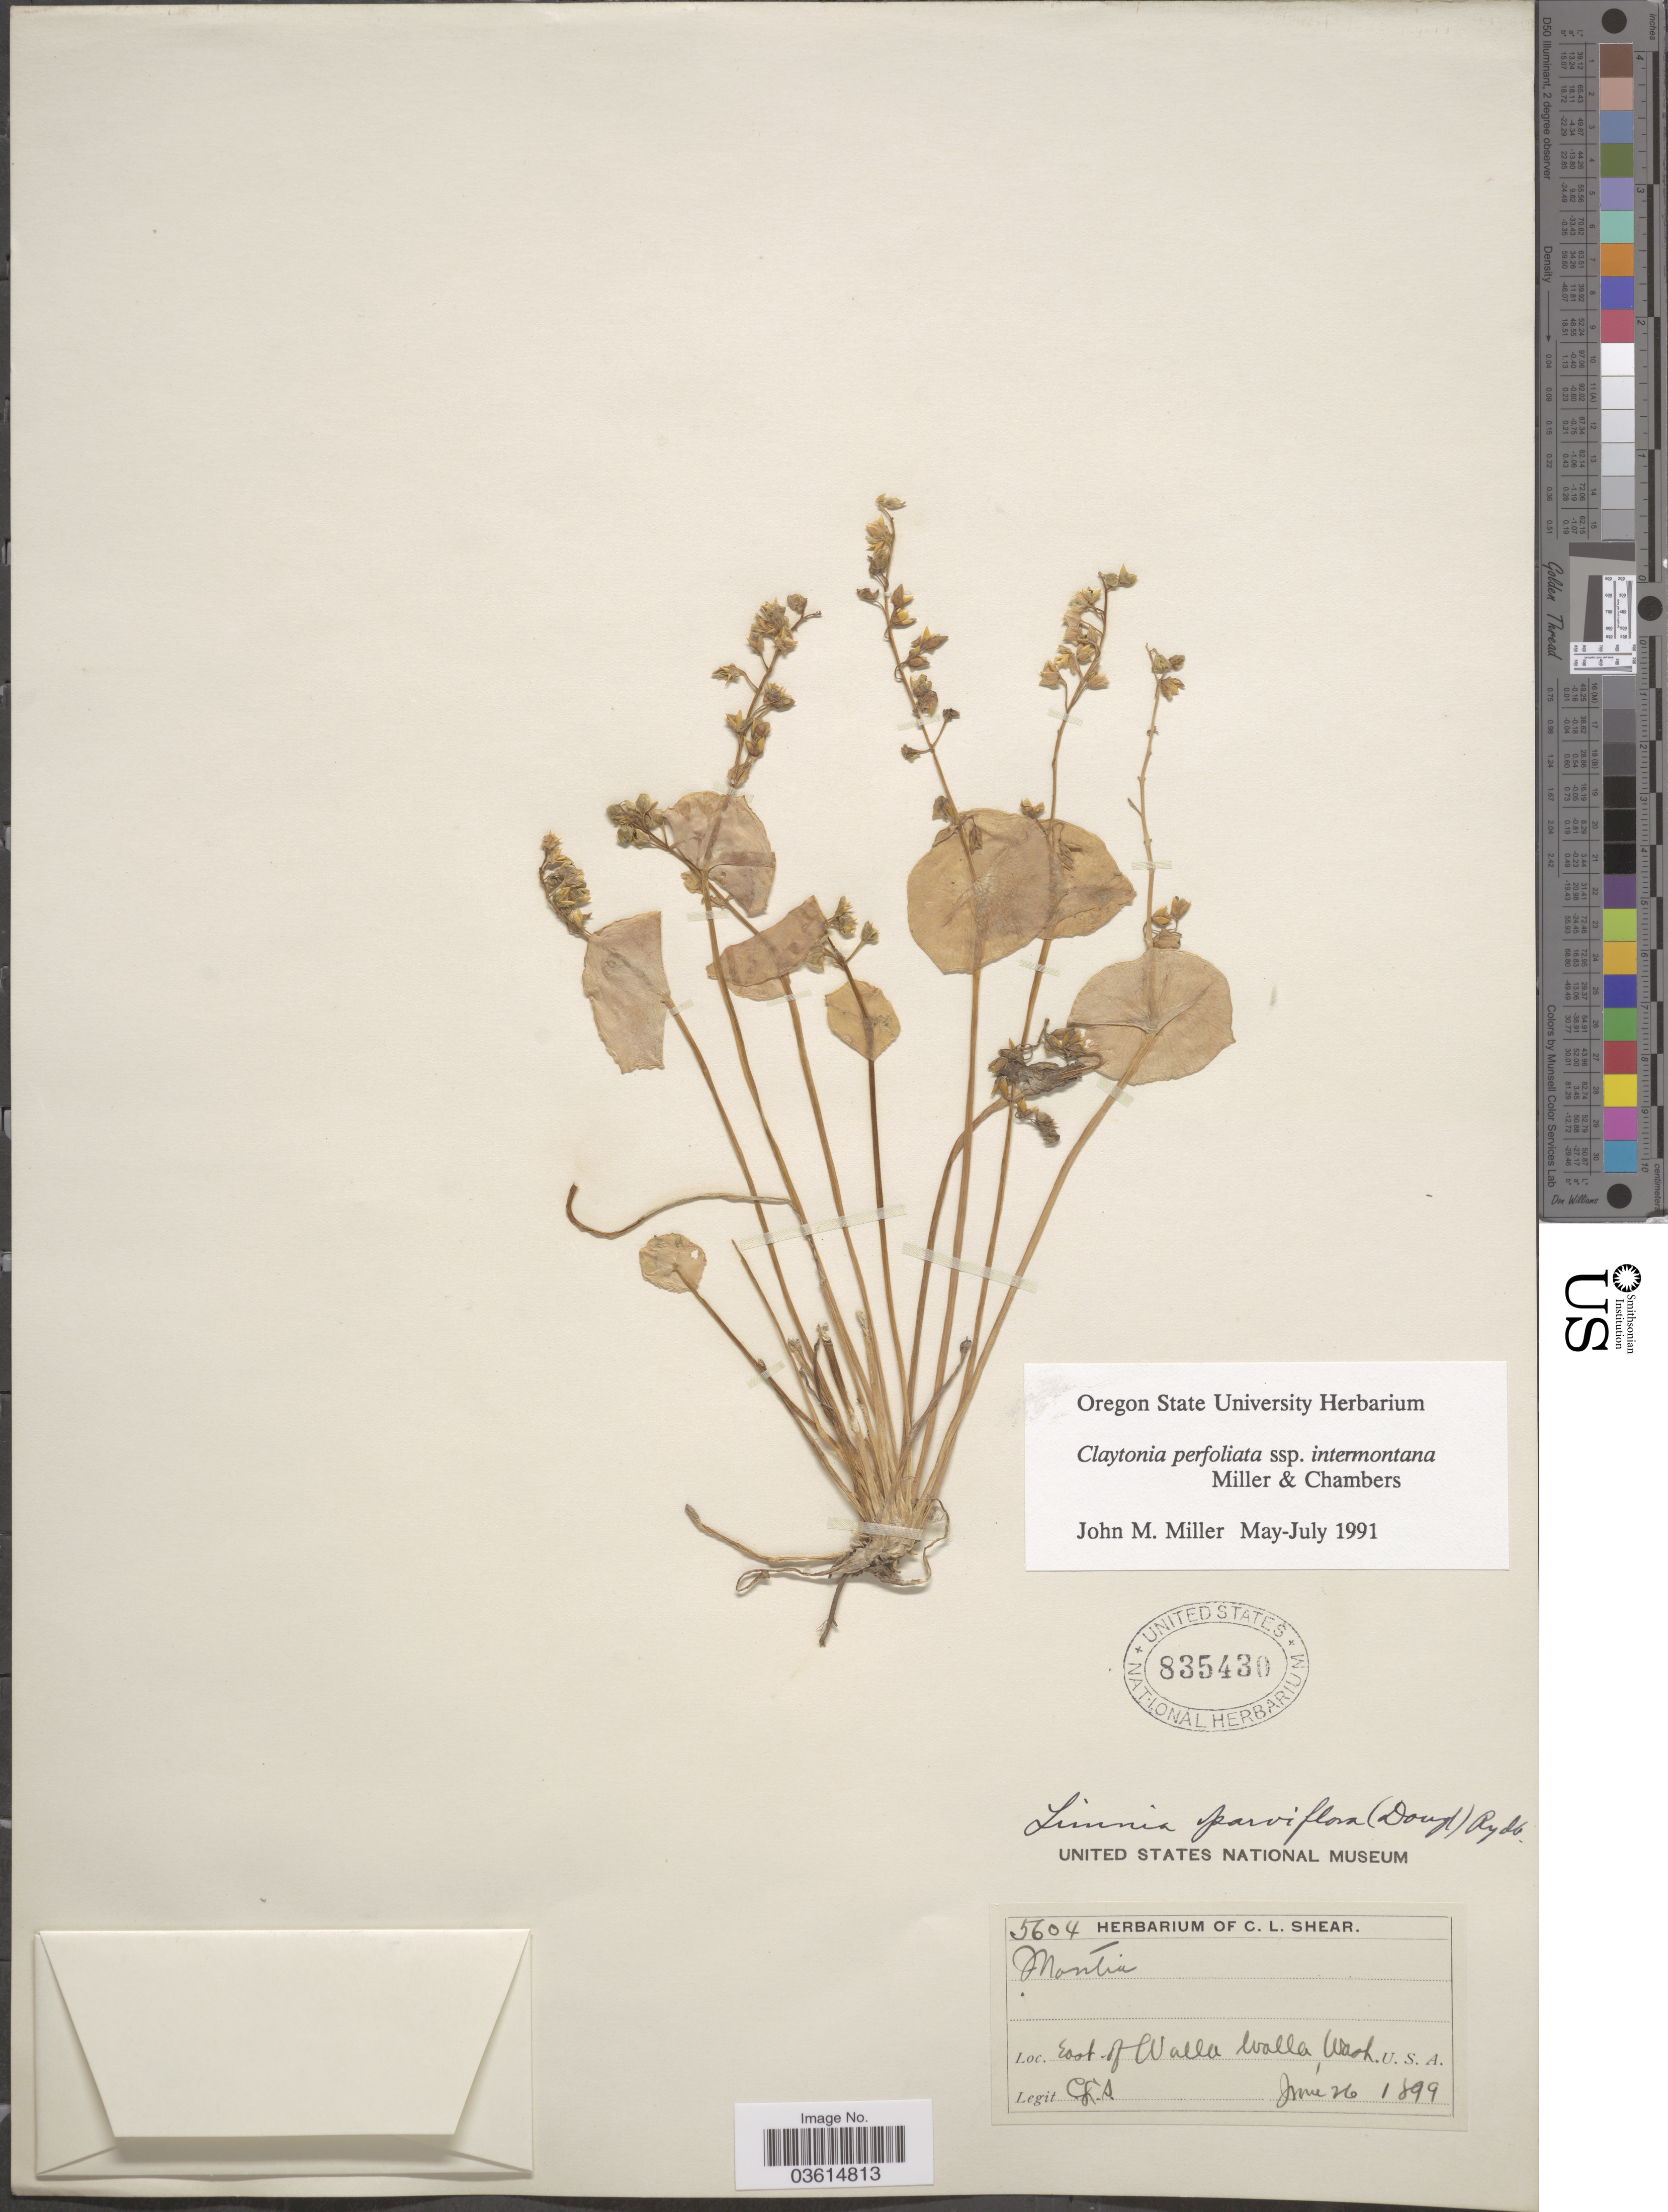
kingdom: Plantae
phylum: Tracheophyta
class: Magnoliopsida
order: Caryophyllales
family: Montiaceae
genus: Claytonia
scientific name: Claytonia perfoliata subsp. intermontana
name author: Mill. & Chambers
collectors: C. L. Shear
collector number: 5604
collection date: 1899-06-26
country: United States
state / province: Washington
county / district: Walla Walla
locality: East of Walla Walla.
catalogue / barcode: US 835430